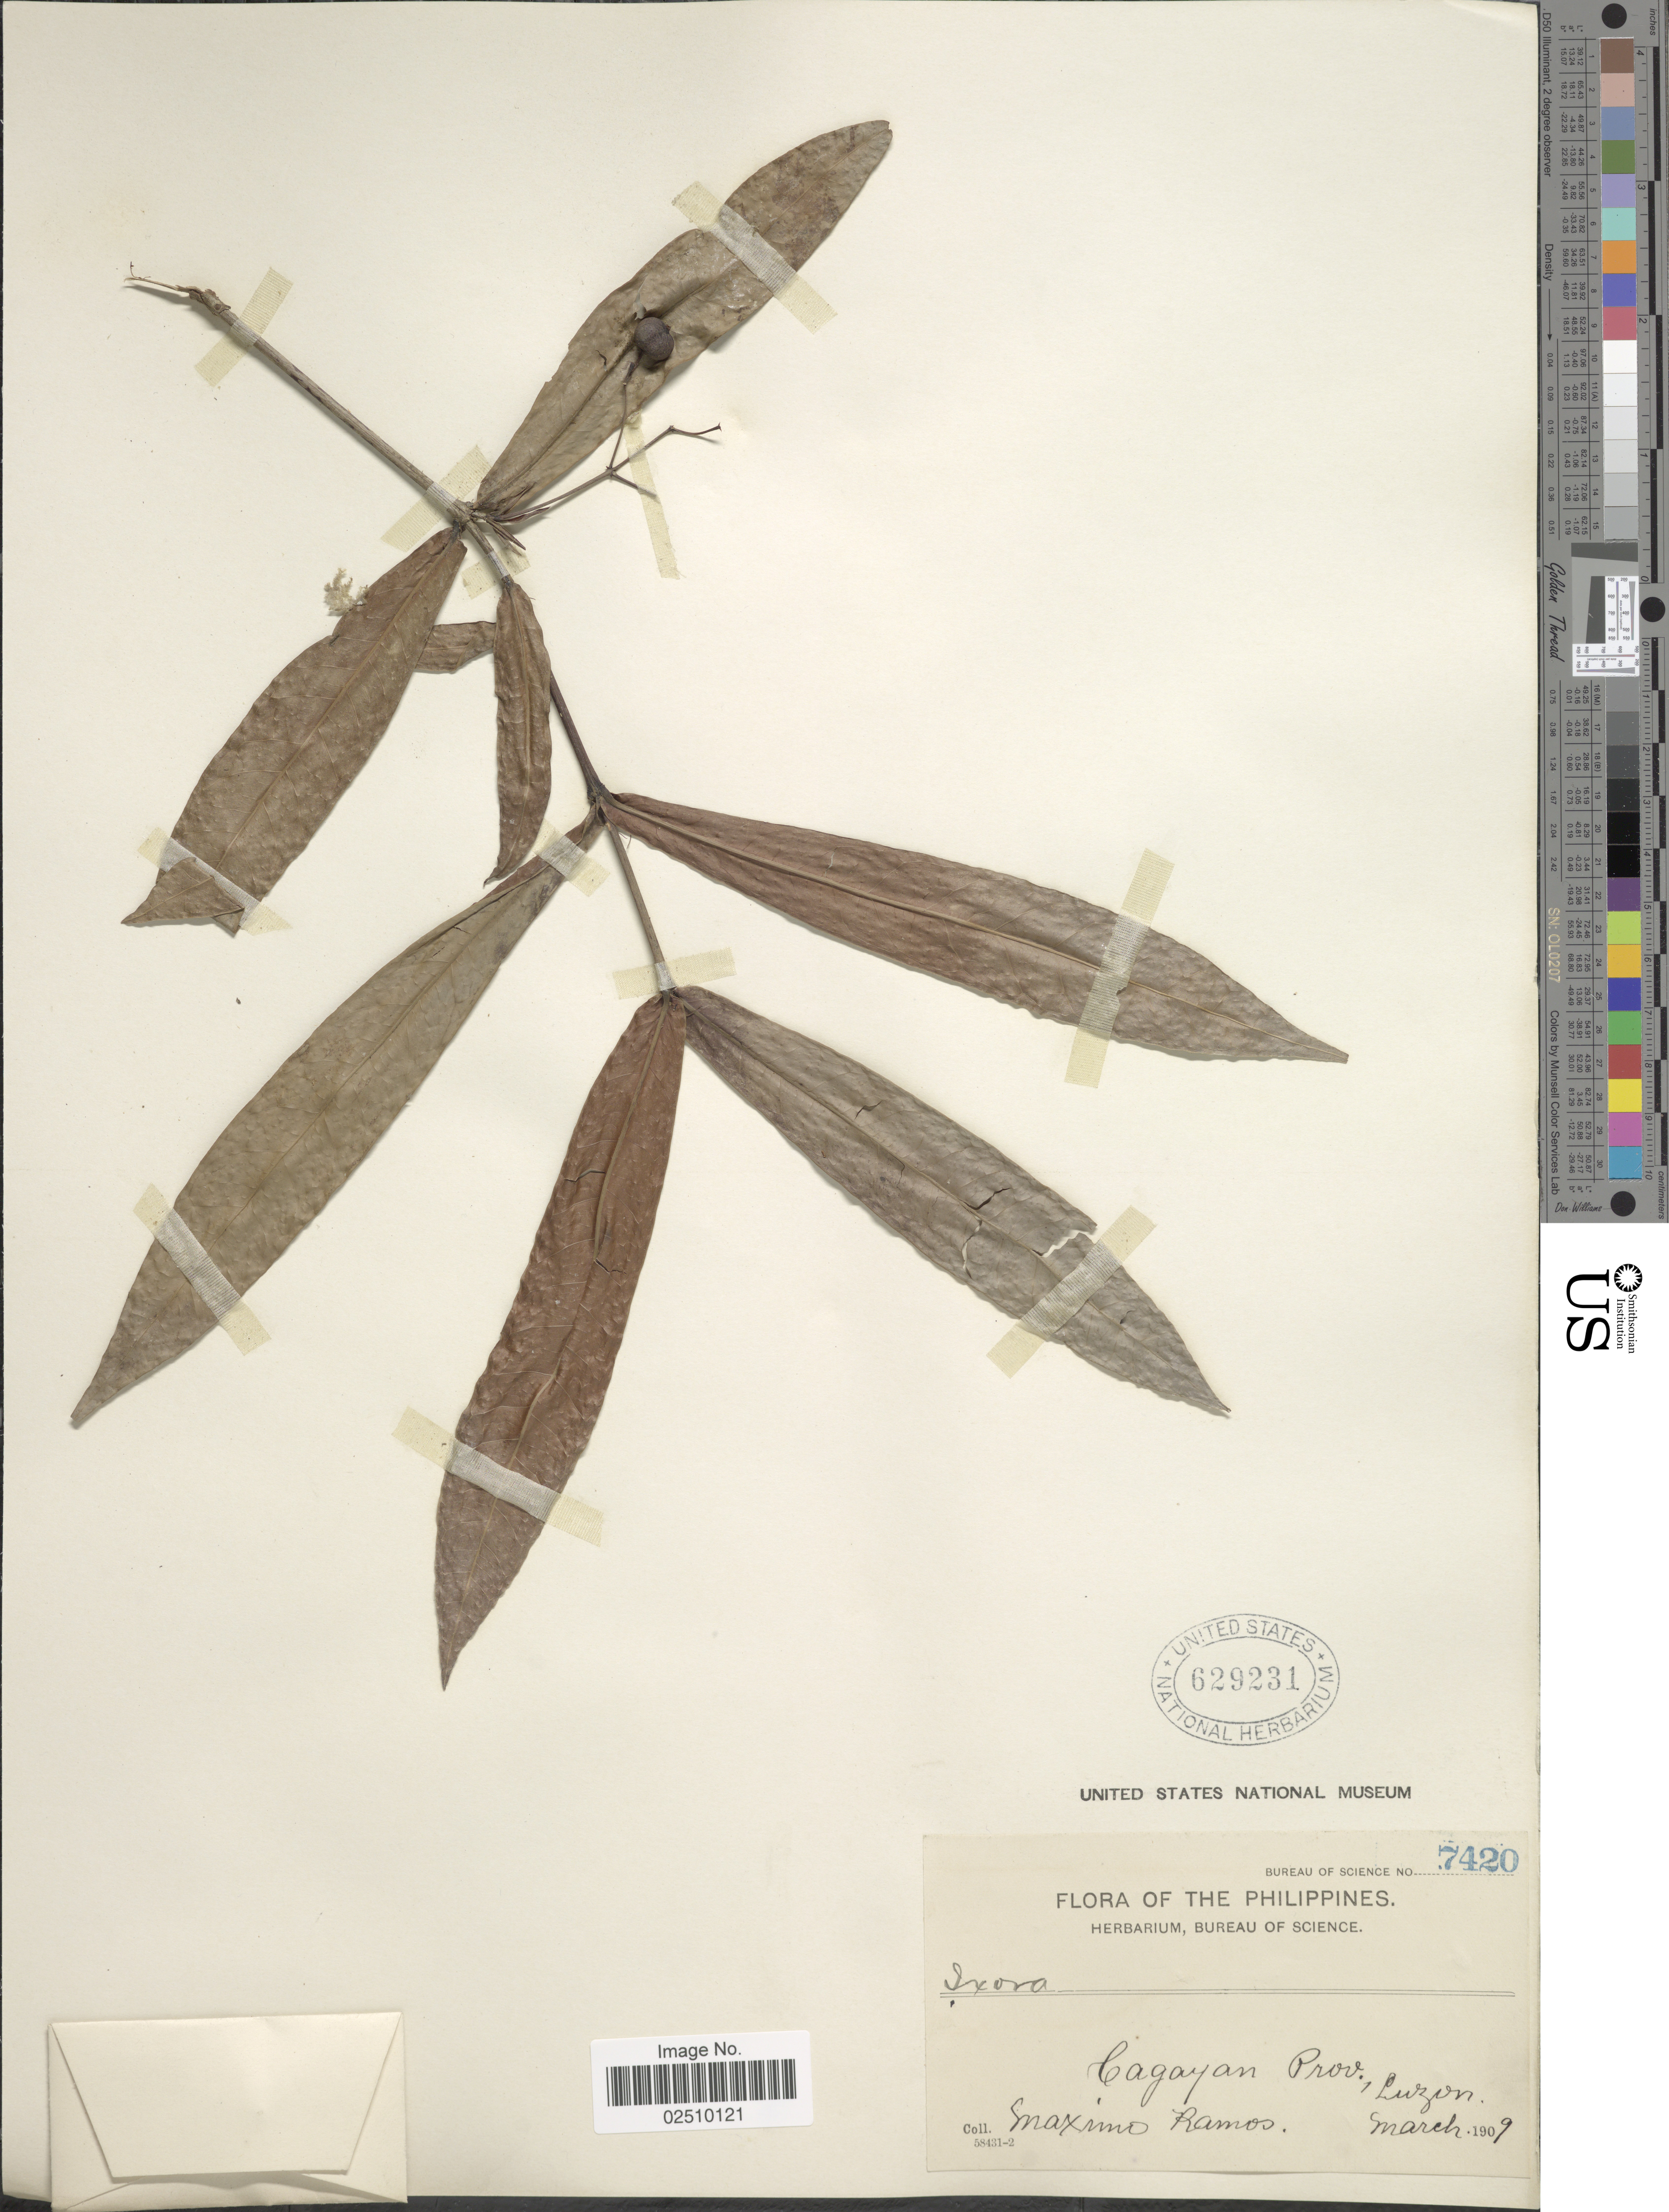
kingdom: Plantae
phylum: Tracheophyta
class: Magnoliopsida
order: Gentianales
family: Rubiaceae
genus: Ixora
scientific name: Ixora longistipula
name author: Merr.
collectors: M. Ramos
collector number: Bureau of Science 7420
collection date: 1909-03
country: Philippines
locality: Cagayan Prov., Luzon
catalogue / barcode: US 629231